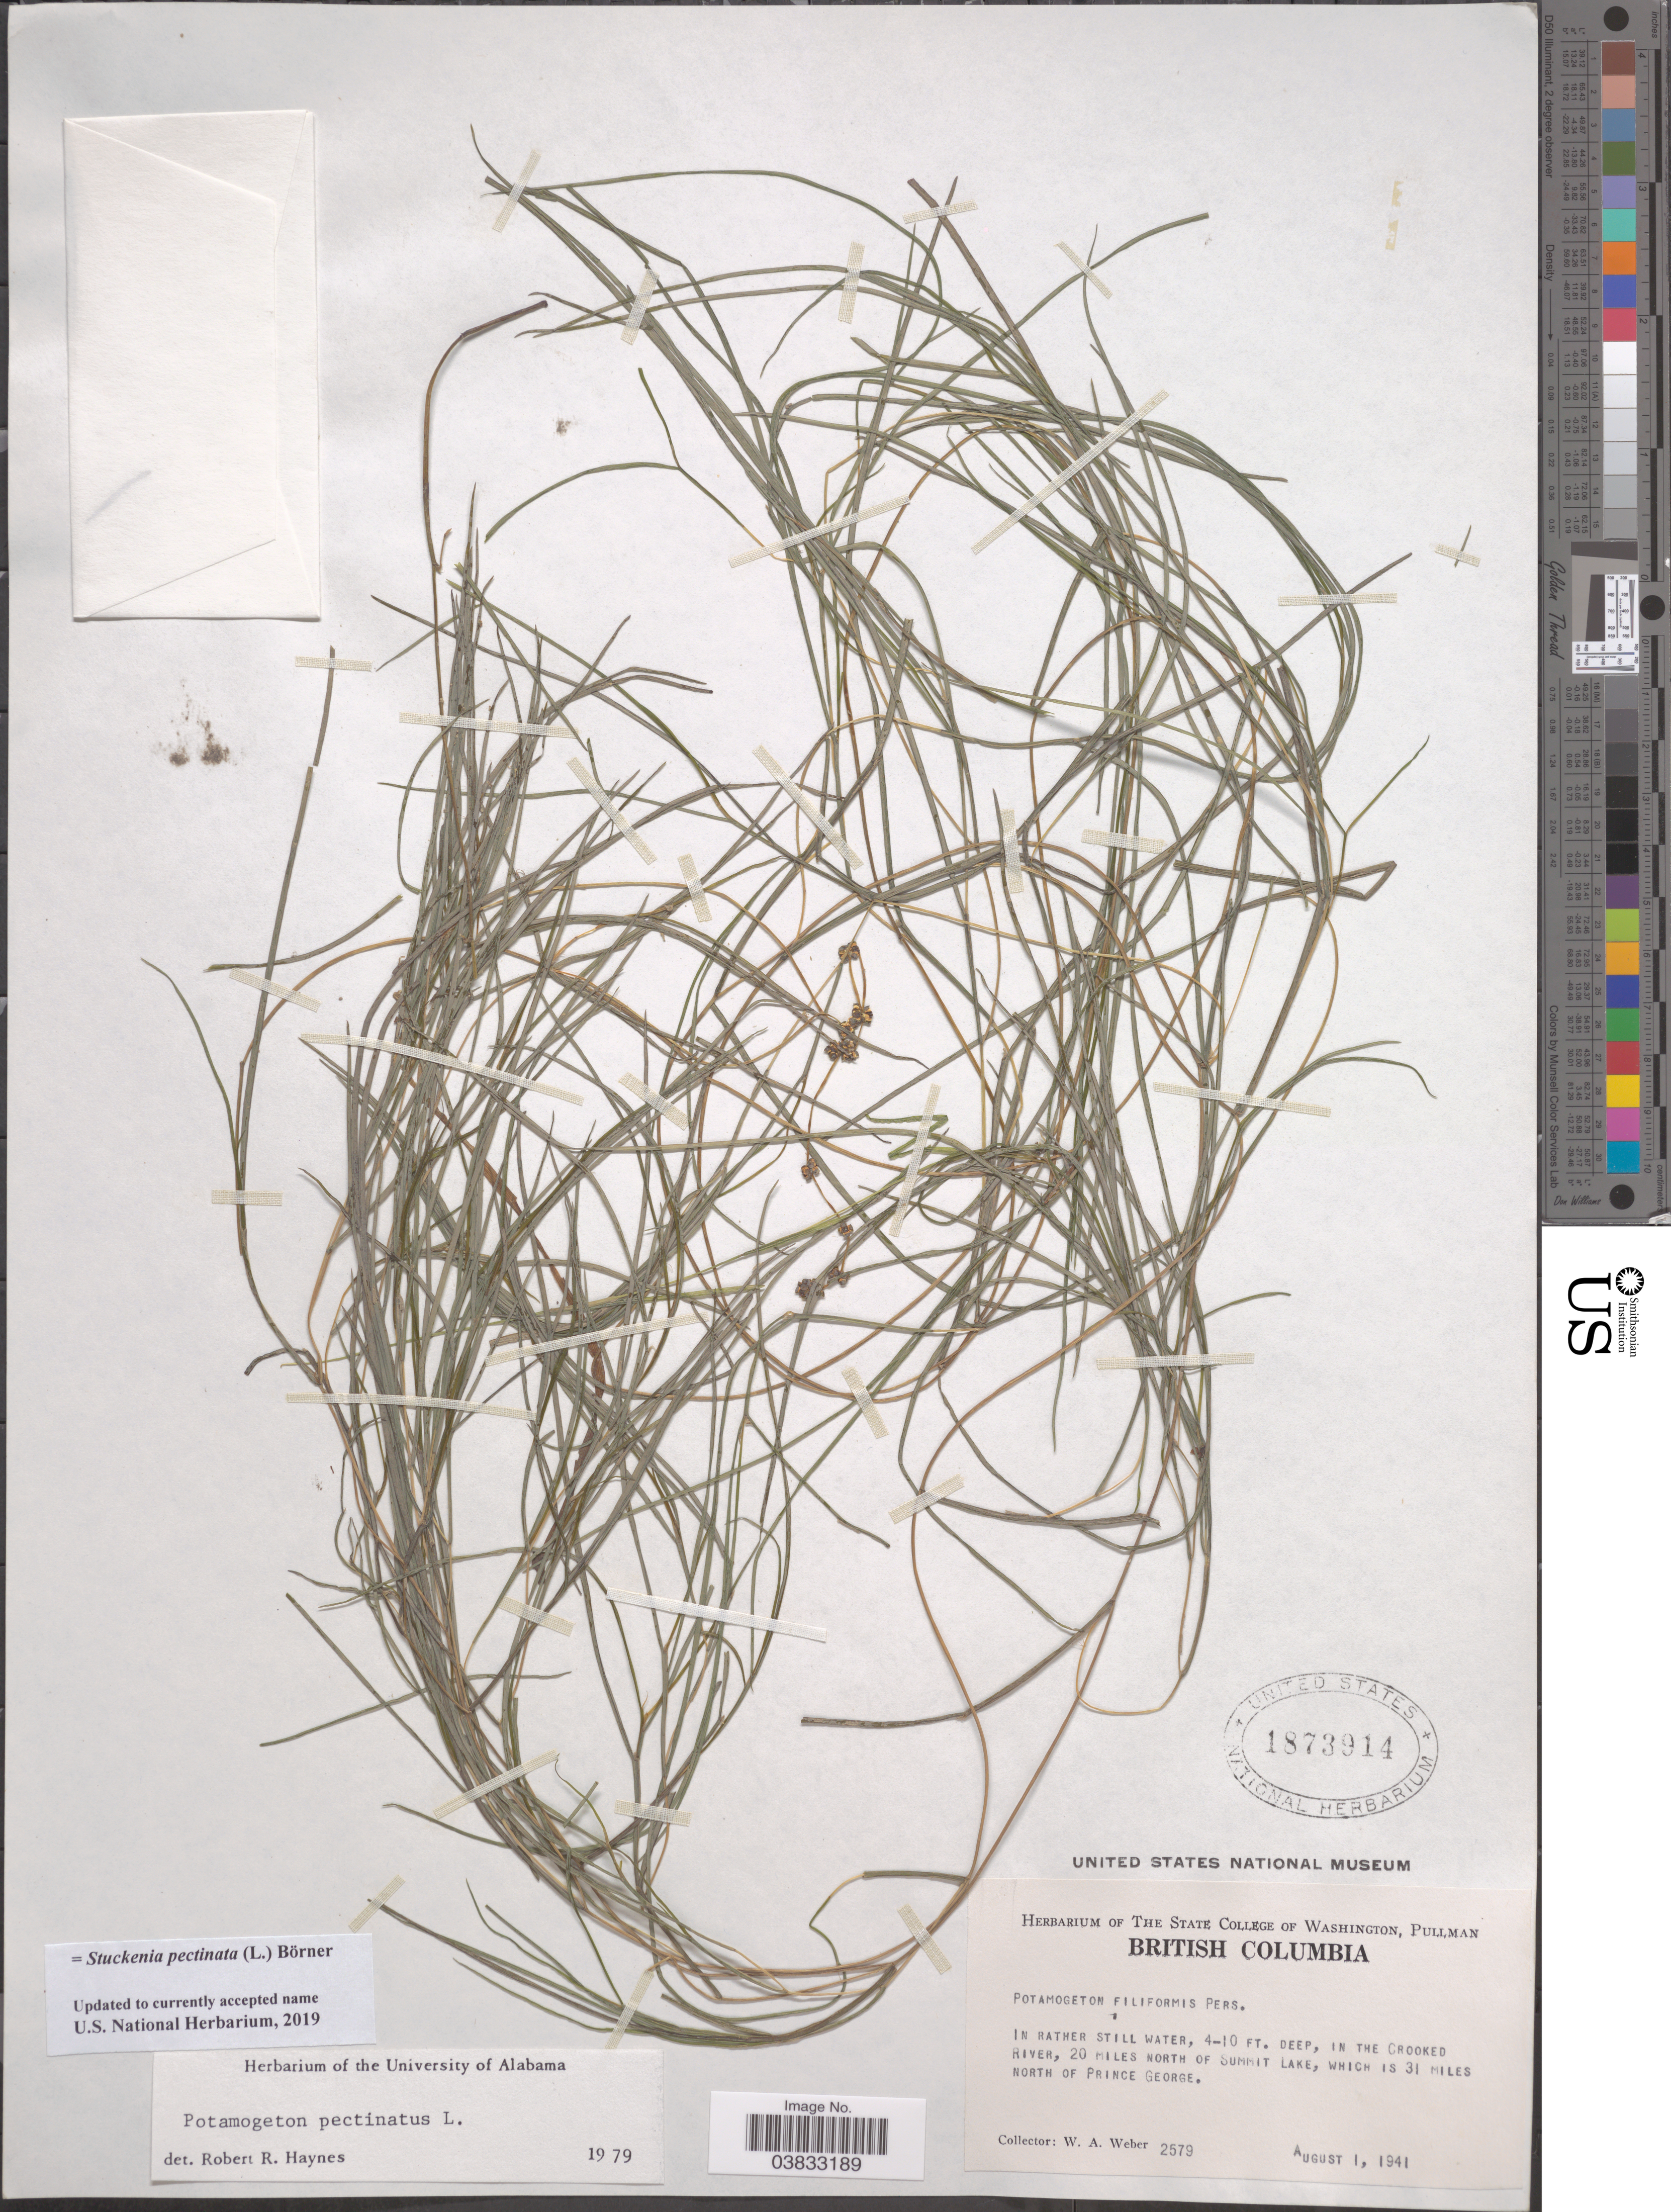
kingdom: Plantae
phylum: Tracheophyta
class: Liliopsida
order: Alismatales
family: Potamogetonaceae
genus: Stuckenia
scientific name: Stuckenia pectinata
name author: (L.) Börner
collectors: W. A. Weber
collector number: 2579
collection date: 1941-08-01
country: Canada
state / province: British Columbia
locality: In the crooked river, 20 miles North of Summit Lake, Which is 31 miles North of Prince George.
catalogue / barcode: US 1873914